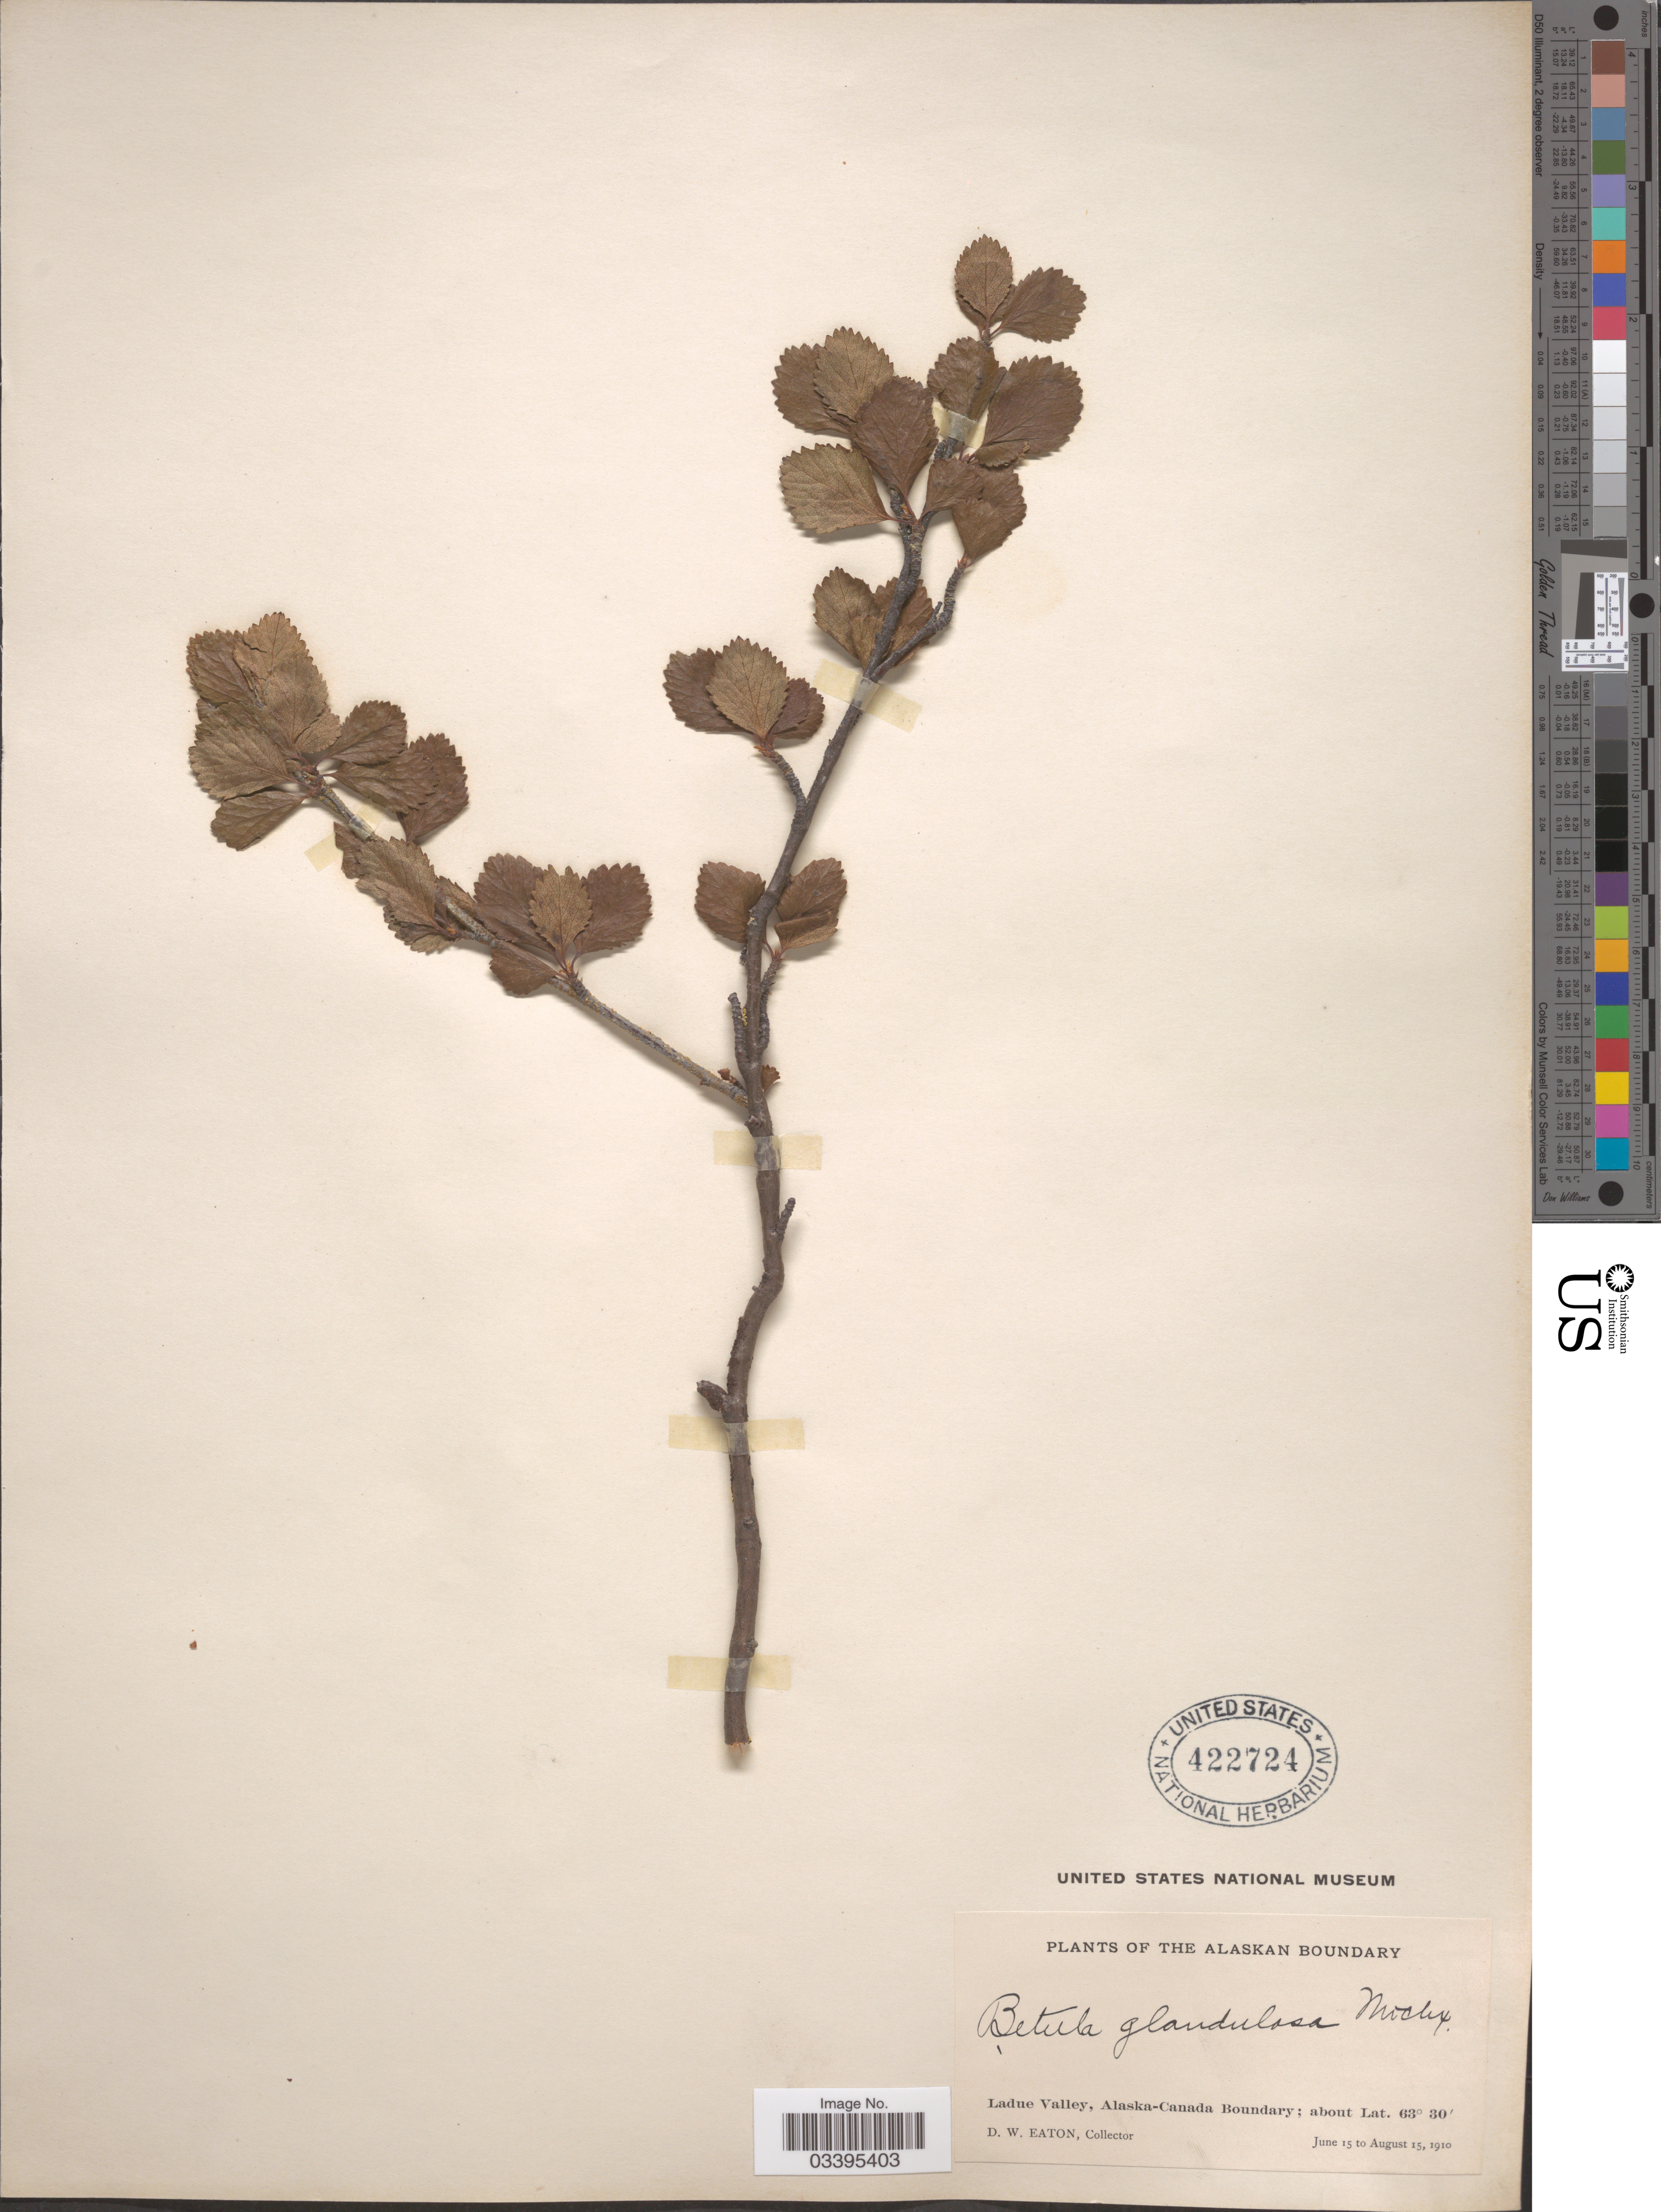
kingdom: Plantae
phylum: Tracheophyta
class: Magnoliopsida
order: Fagales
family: Betulaceae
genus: Betula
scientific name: Betula glandulosa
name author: Michx.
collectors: D. Eaton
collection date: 1910-06-15/1910-08-15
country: United States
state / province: Alaska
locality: The Alaskan Boundary. Ladue Valley, Alaska-Canada Boundary.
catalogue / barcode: US 422724